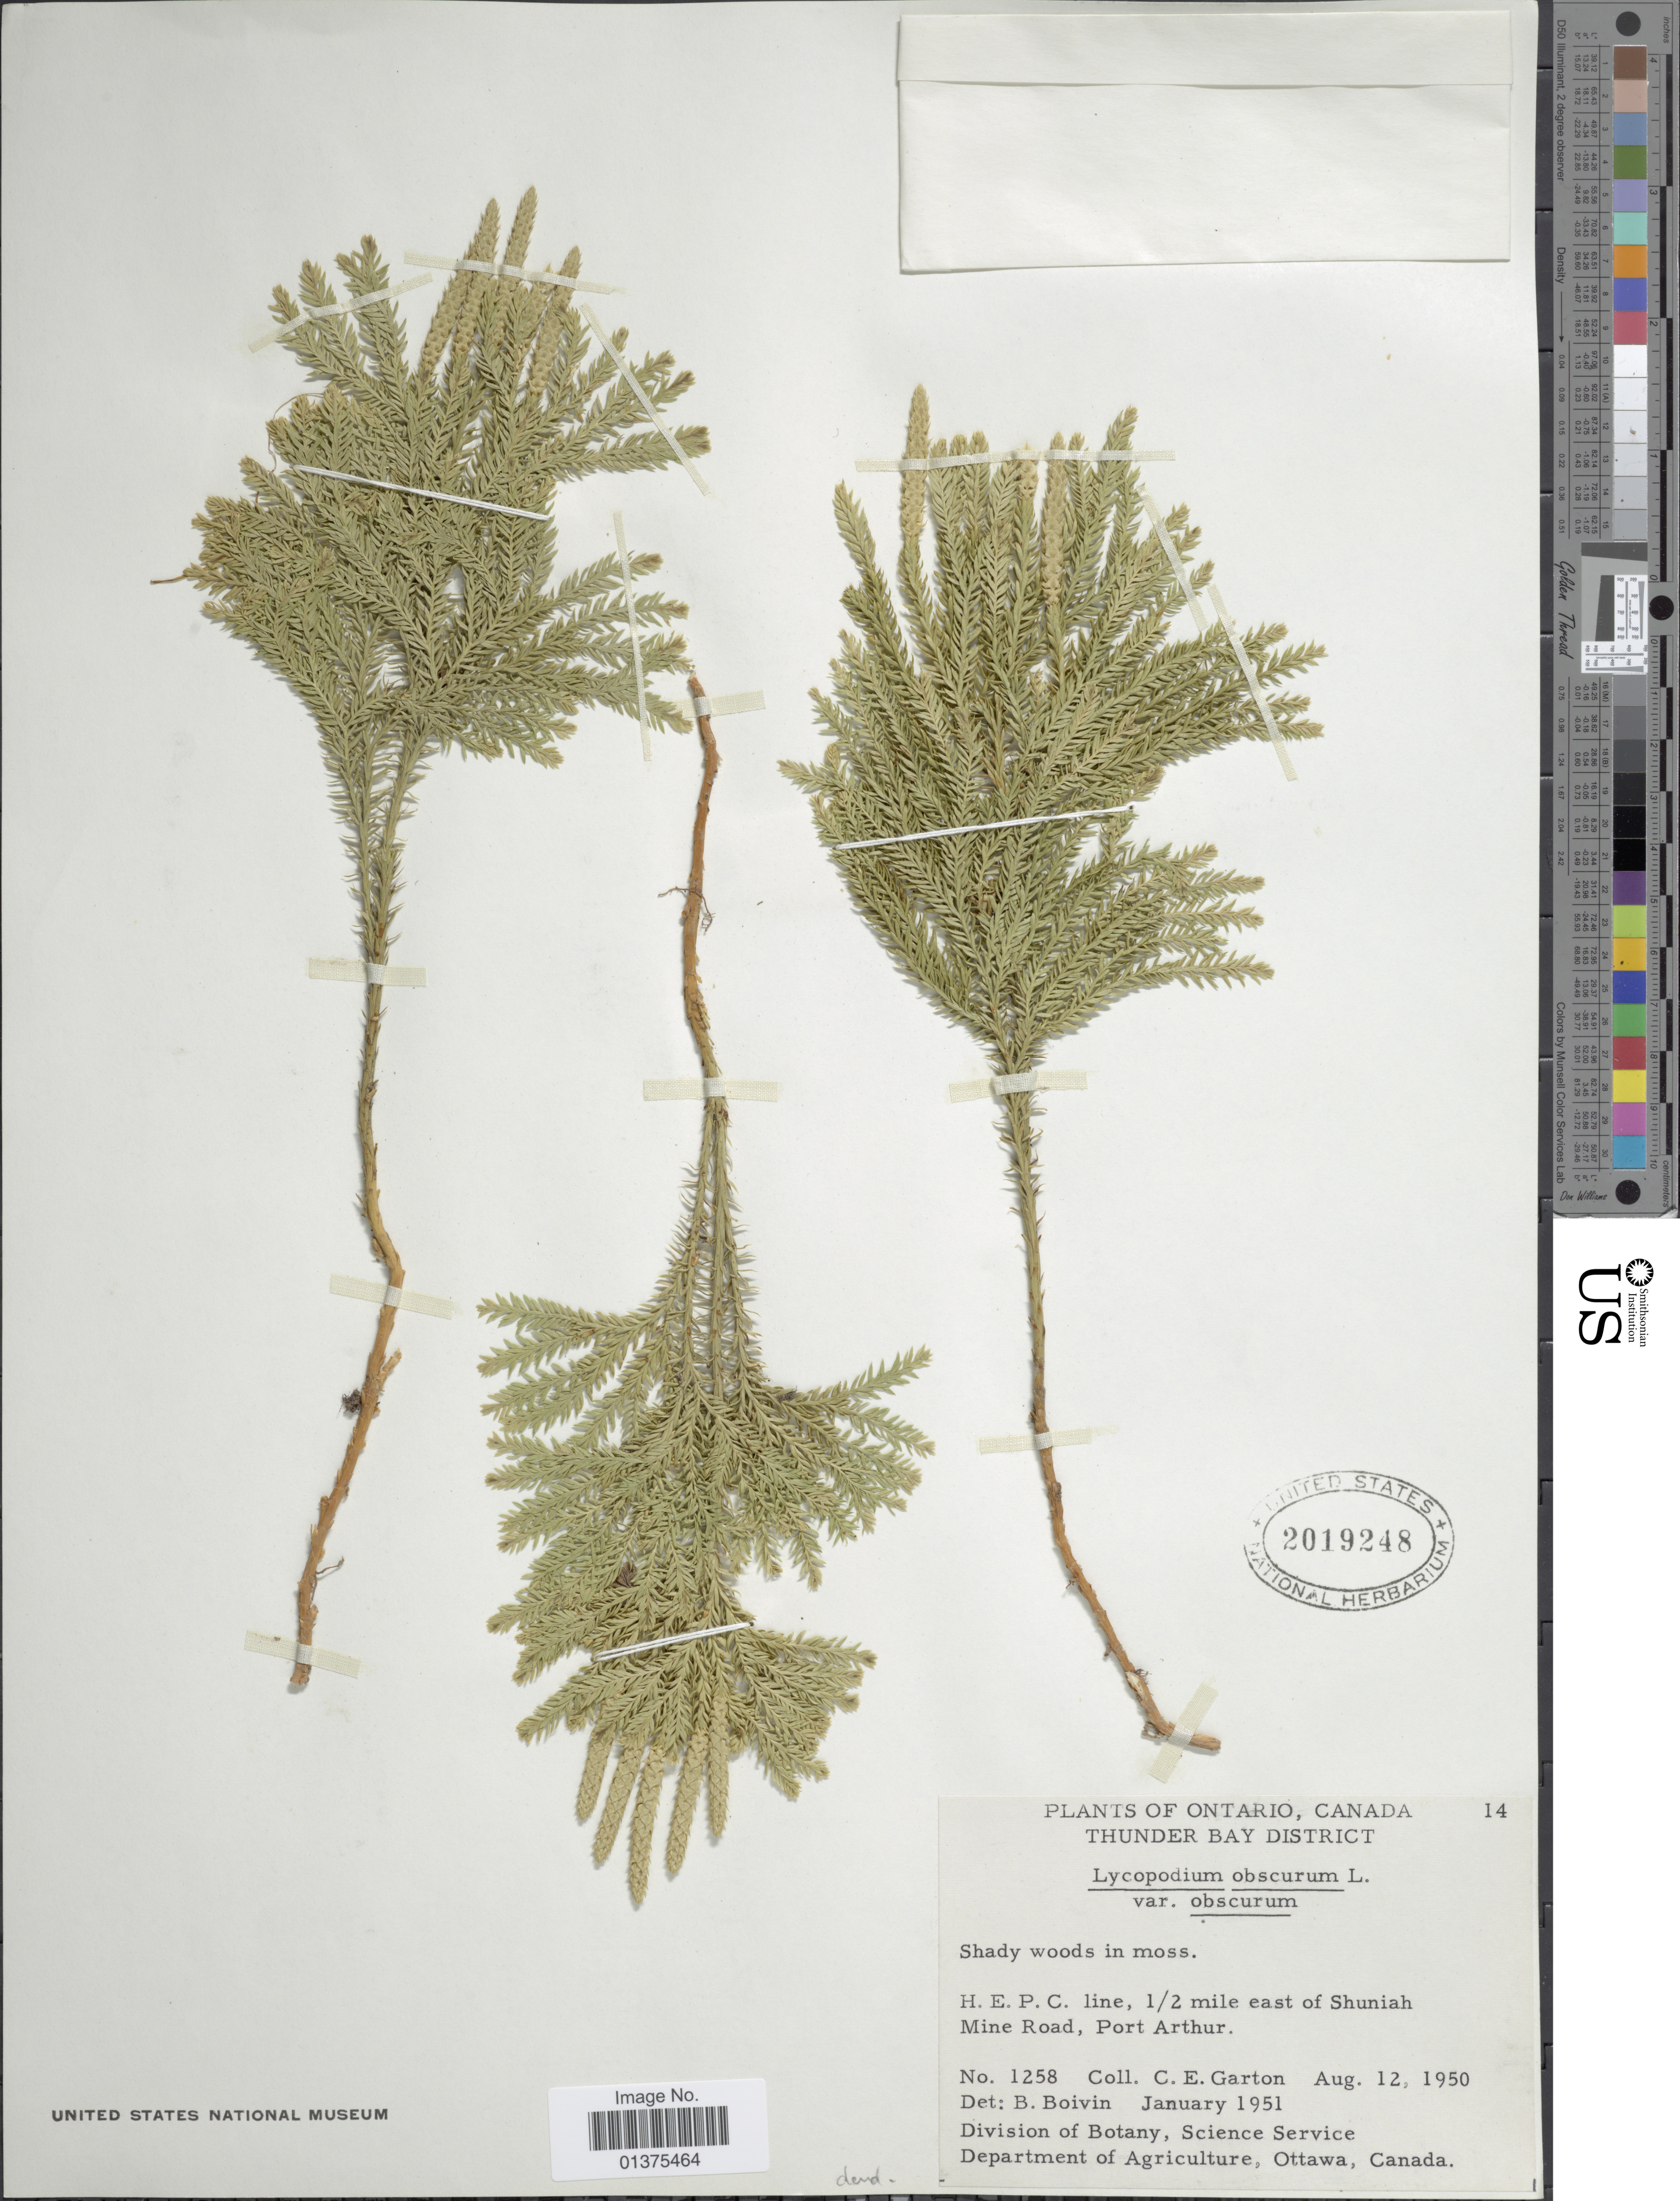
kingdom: Plantae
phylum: Tracheophyta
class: Lycopodiopsida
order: Lycopodiales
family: Lycopodiaceae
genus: Dendrolycopodium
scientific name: Dendrolycopodium obscurum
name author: (L.) A. Haines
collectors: C. E. Garton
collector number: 1258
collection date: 1950-08-12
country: Canada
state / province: Ontario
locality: Thunder Bay District, H.E.P.C. line, ½ mile east of Shuniah Mine Road, Port Arthur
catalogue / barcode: US 2019248